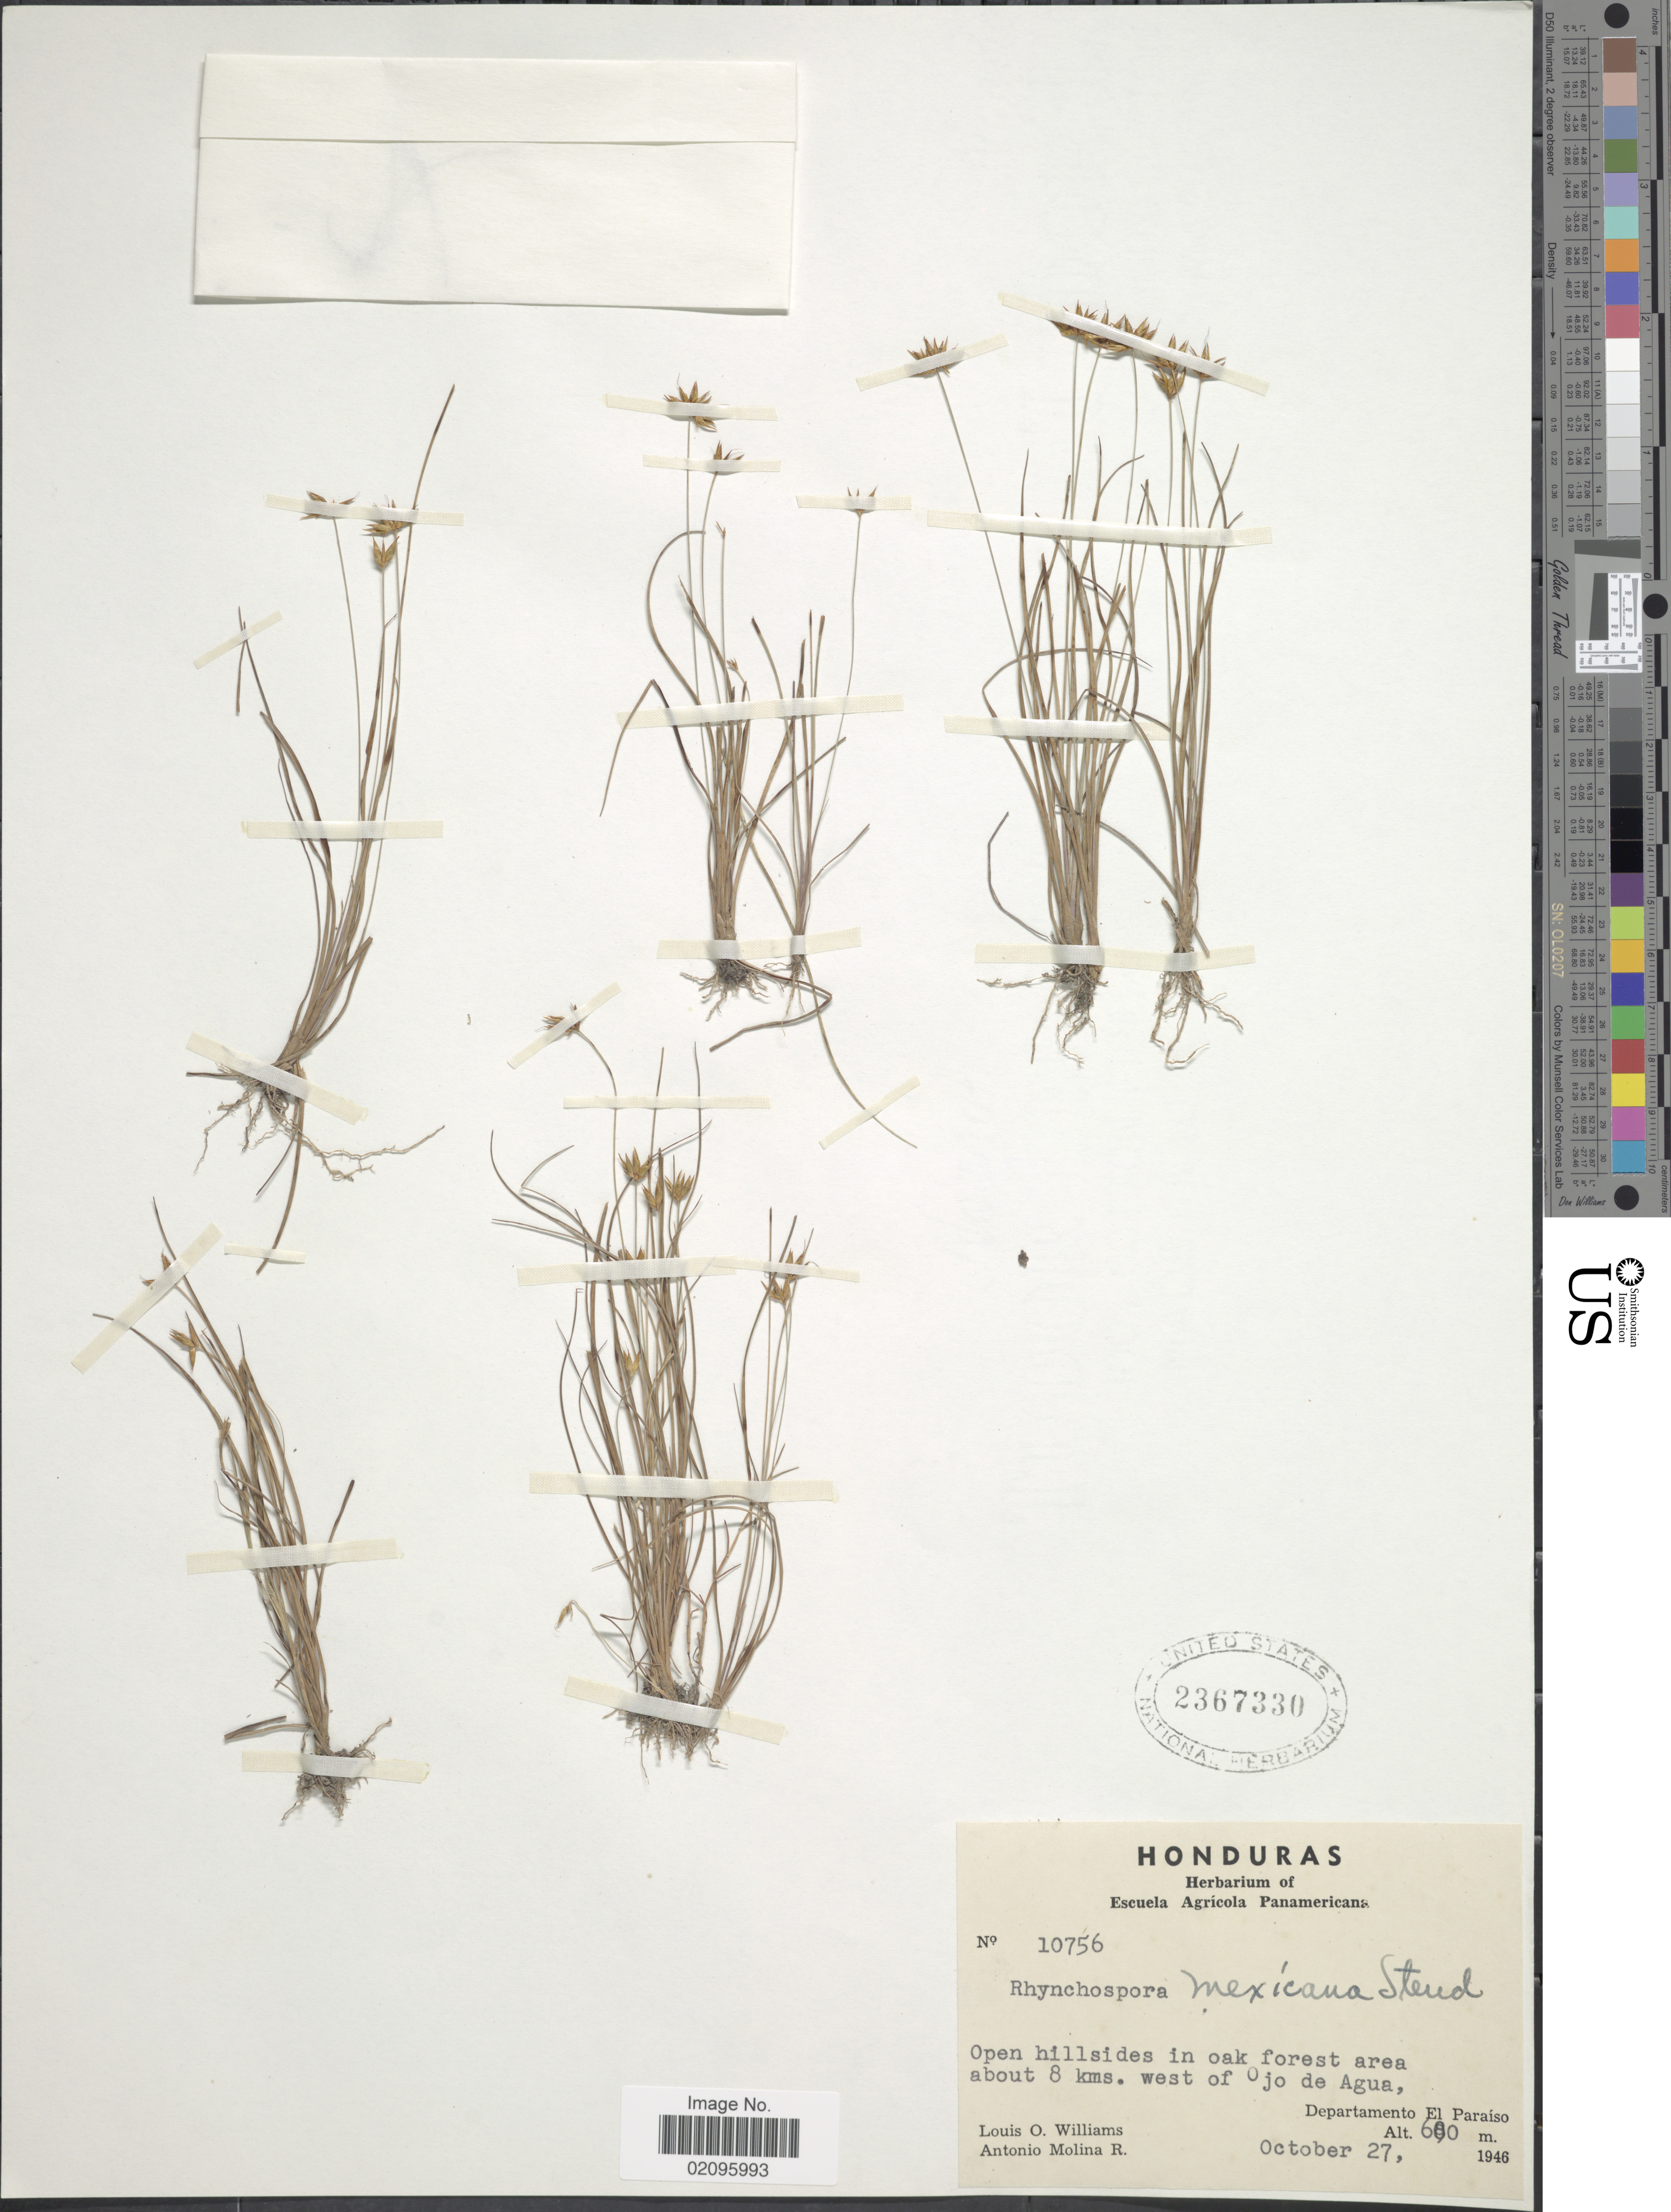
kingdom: Plantae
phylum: Tracheophyta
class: Liliopsida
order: Poales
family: Cyperaceae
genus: Rhynchospora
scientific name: Rhynchospora mexicana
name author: (Liebm.) Steud.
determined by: Alves, K.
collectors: L. O. Williams & A. Molina R.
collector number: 10756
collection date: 1946-10-27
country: Honduras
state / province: El Paraíso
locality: Open hillsides in oak forest area about 8 kms. west of Ojo de Agua.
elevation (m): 600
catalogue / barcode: US 2367330